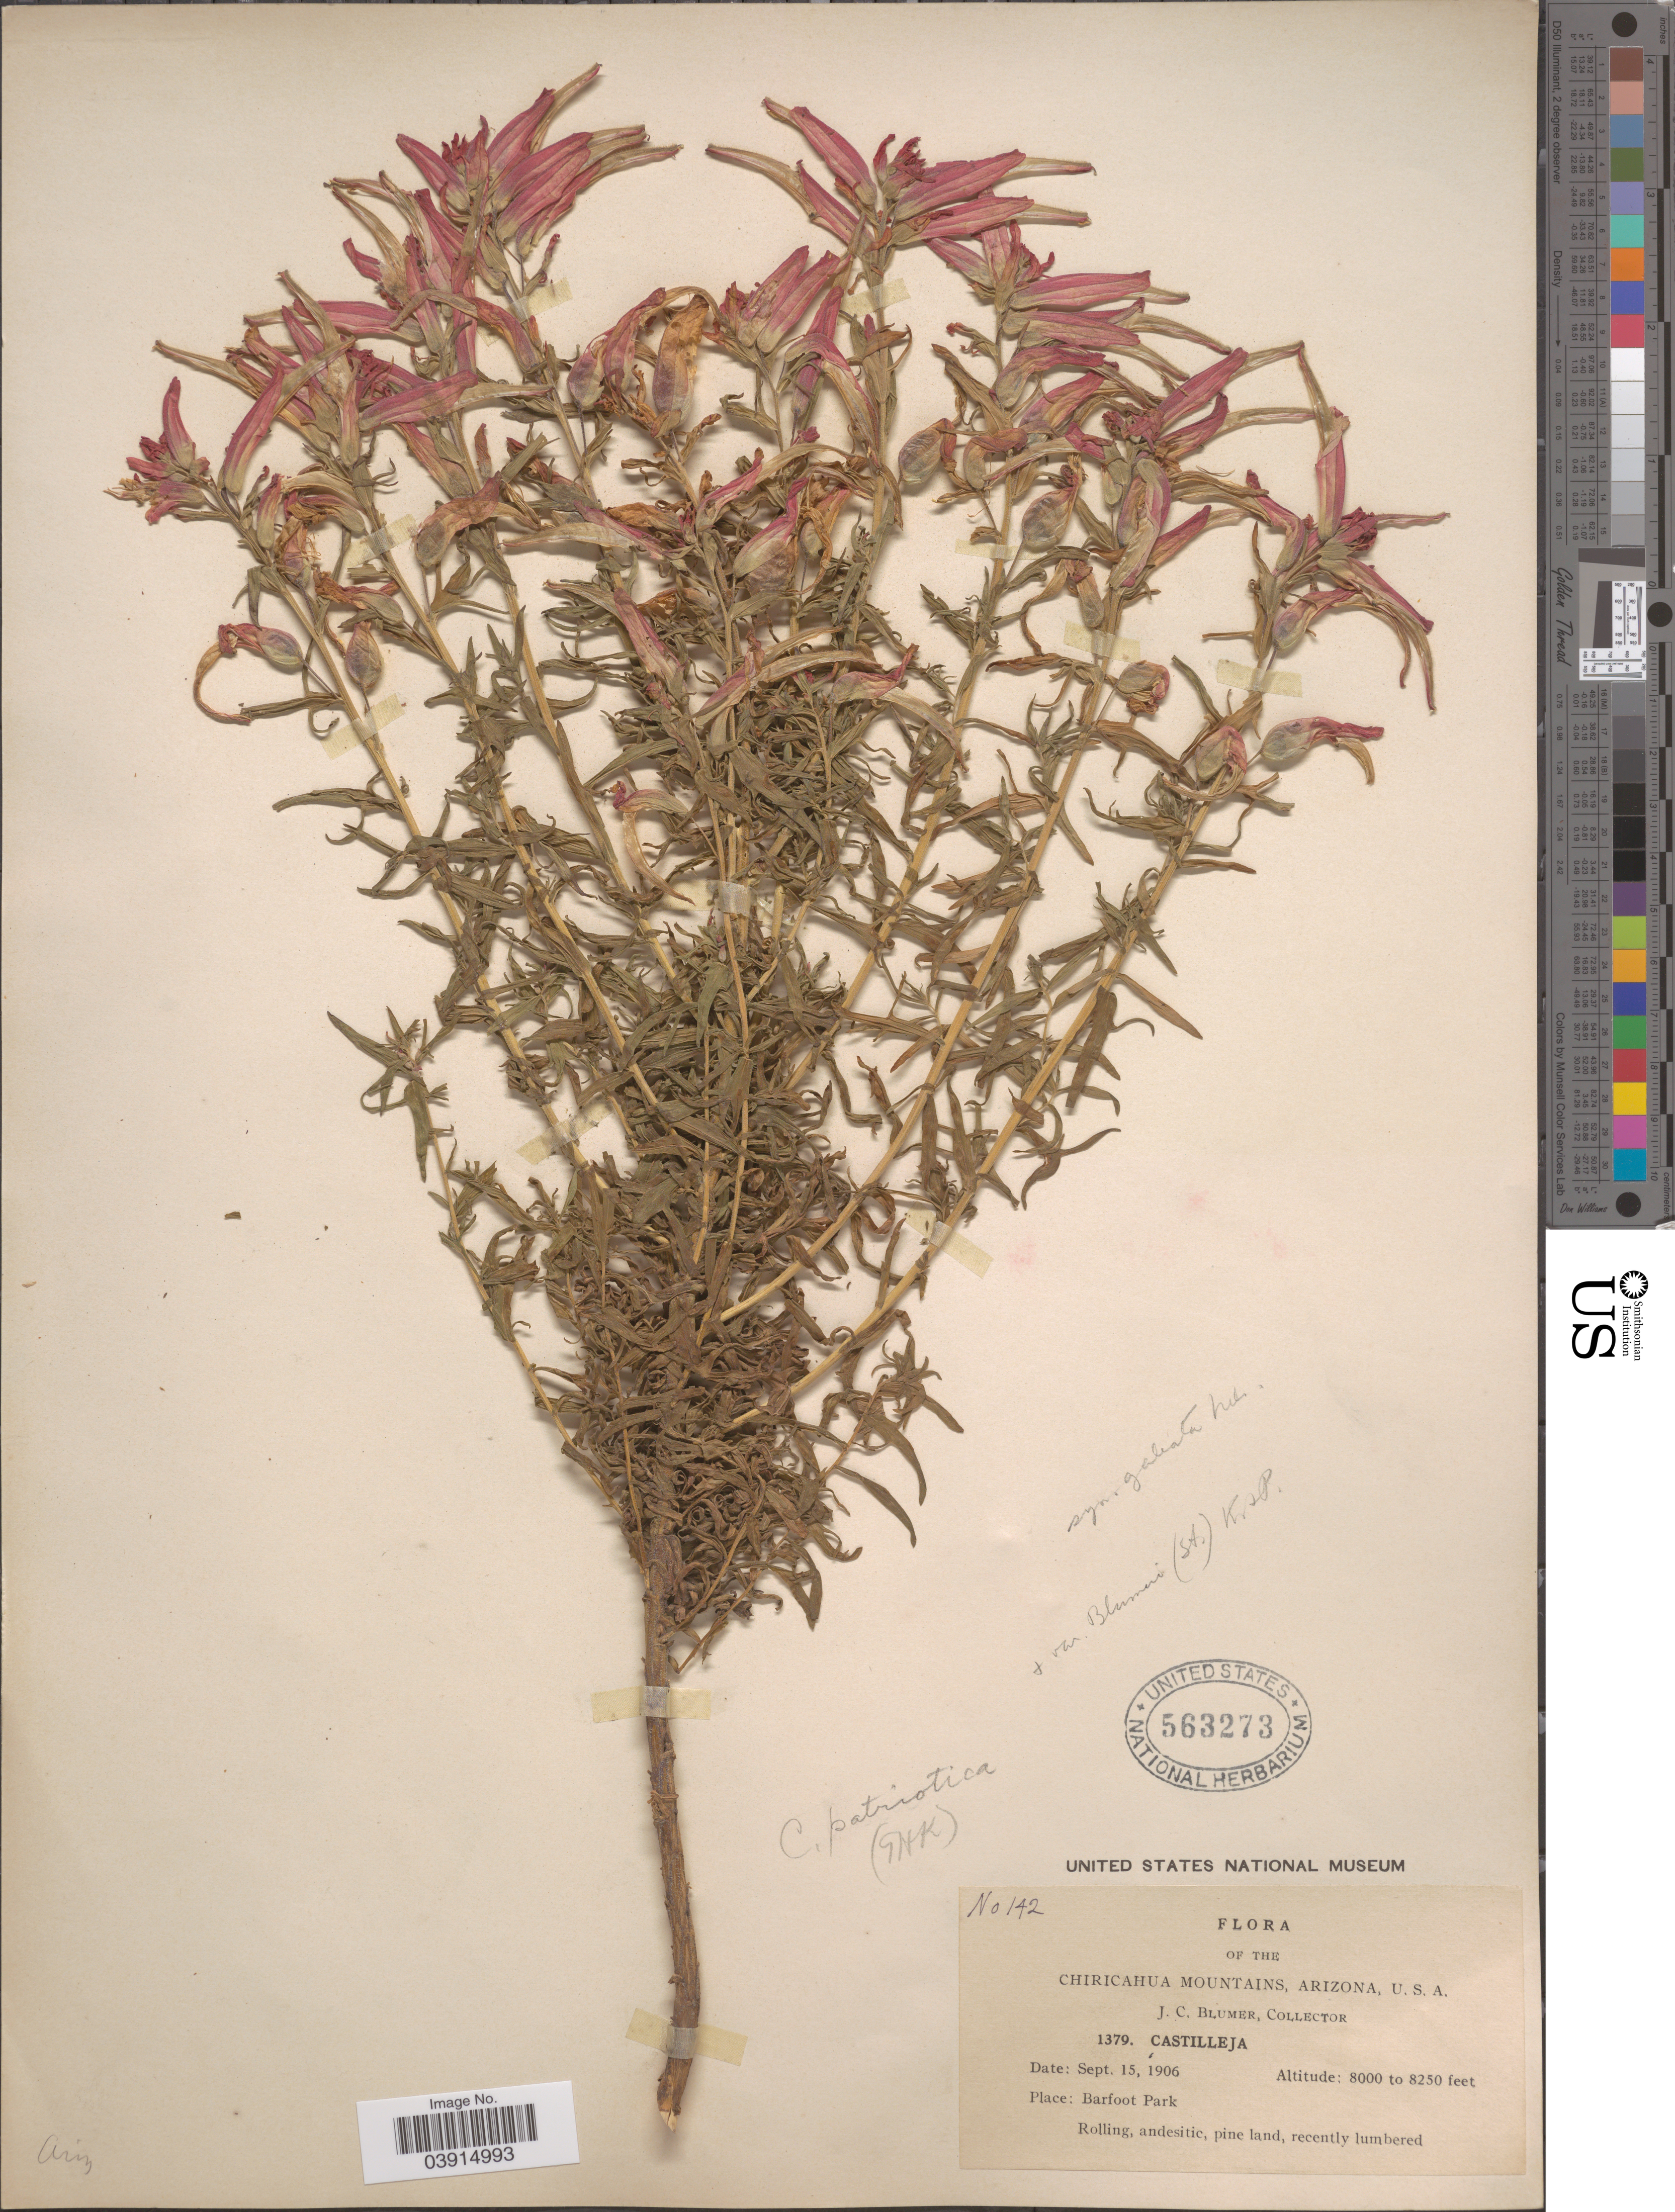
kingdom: Plantae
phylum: Tracheophyta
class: Magnoliopsida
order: Lamiales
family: Orobanchaceae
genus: Castilleja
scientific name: Castilleja sp.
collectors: J. C. Blumer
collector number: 1379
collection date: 1906-09-15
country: United States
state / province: Arizona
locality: Chiricahua Mountains. Barfoot Park.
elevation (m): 2438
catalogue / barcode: US 563273